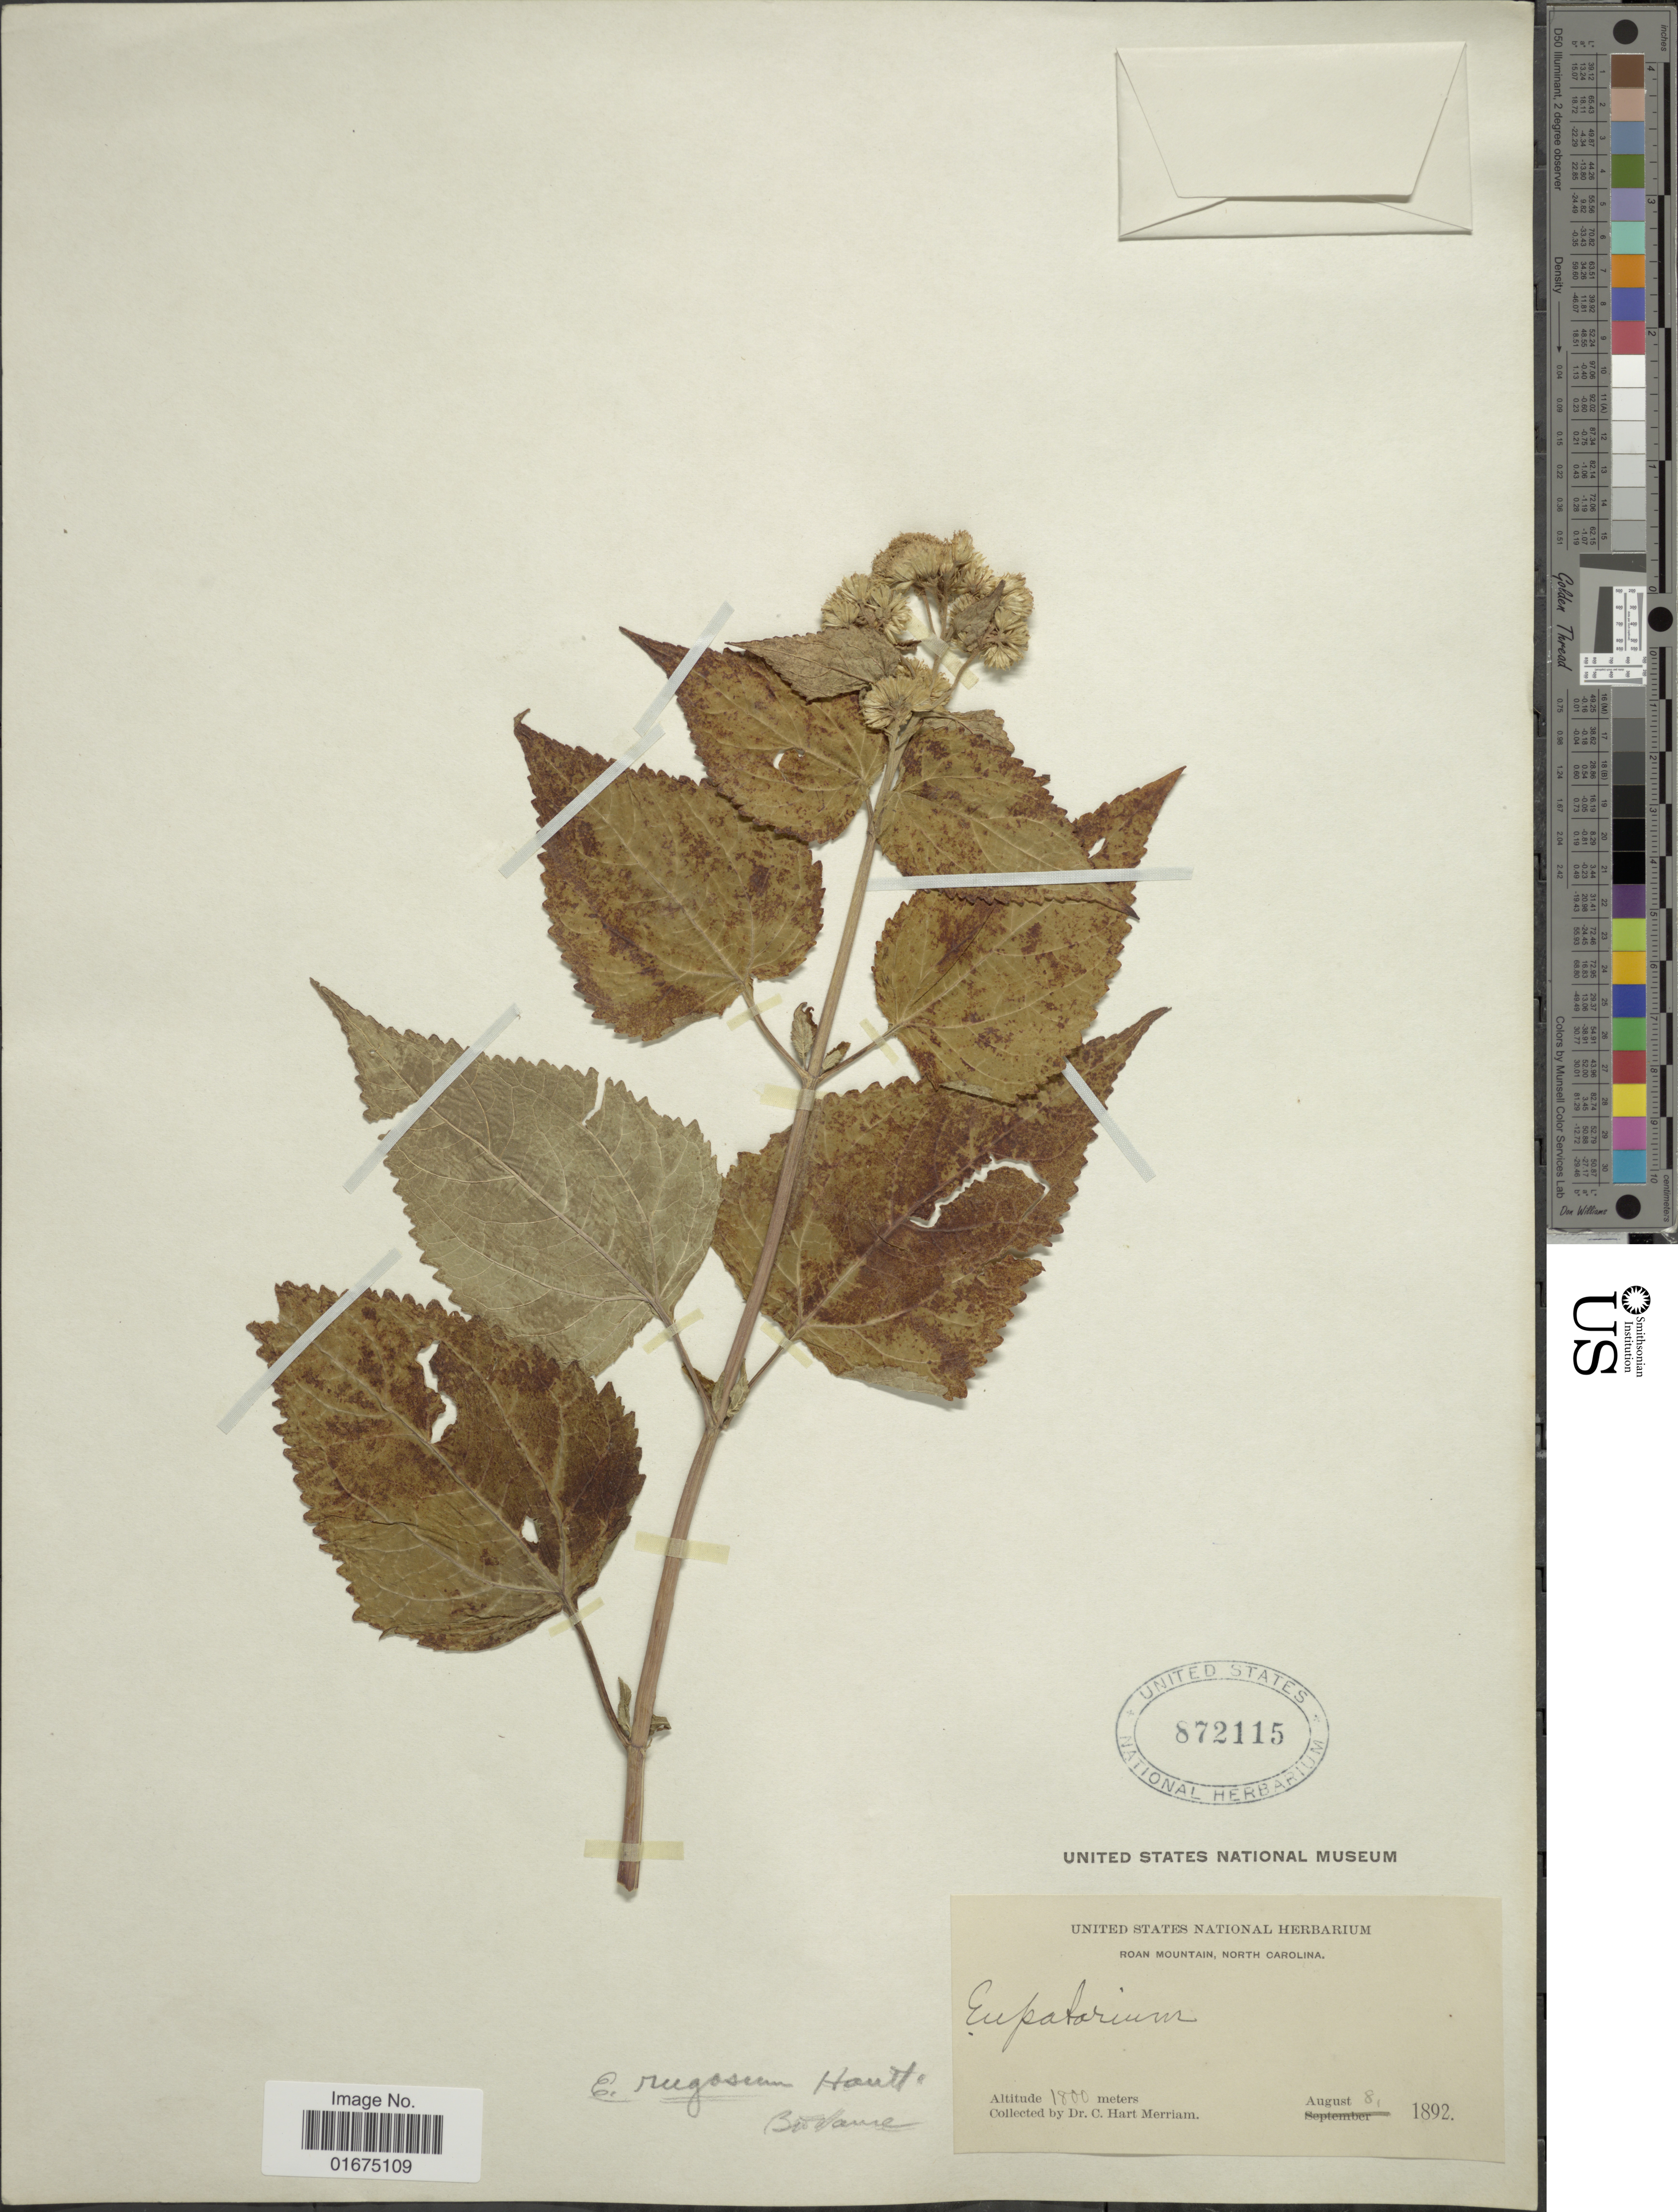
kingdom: Plantae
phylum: Tracheophyta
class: Magnoliopsida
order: Asterales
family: Asteraceae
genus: Ageratina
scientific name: Ageratina altissima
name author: (L.) R.M. King & H. Rob.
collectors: C. Merriam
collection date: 1892-08-08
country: United States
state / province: North Carolina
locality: Roan Mountain,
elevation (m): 1800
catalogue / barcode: US 872115